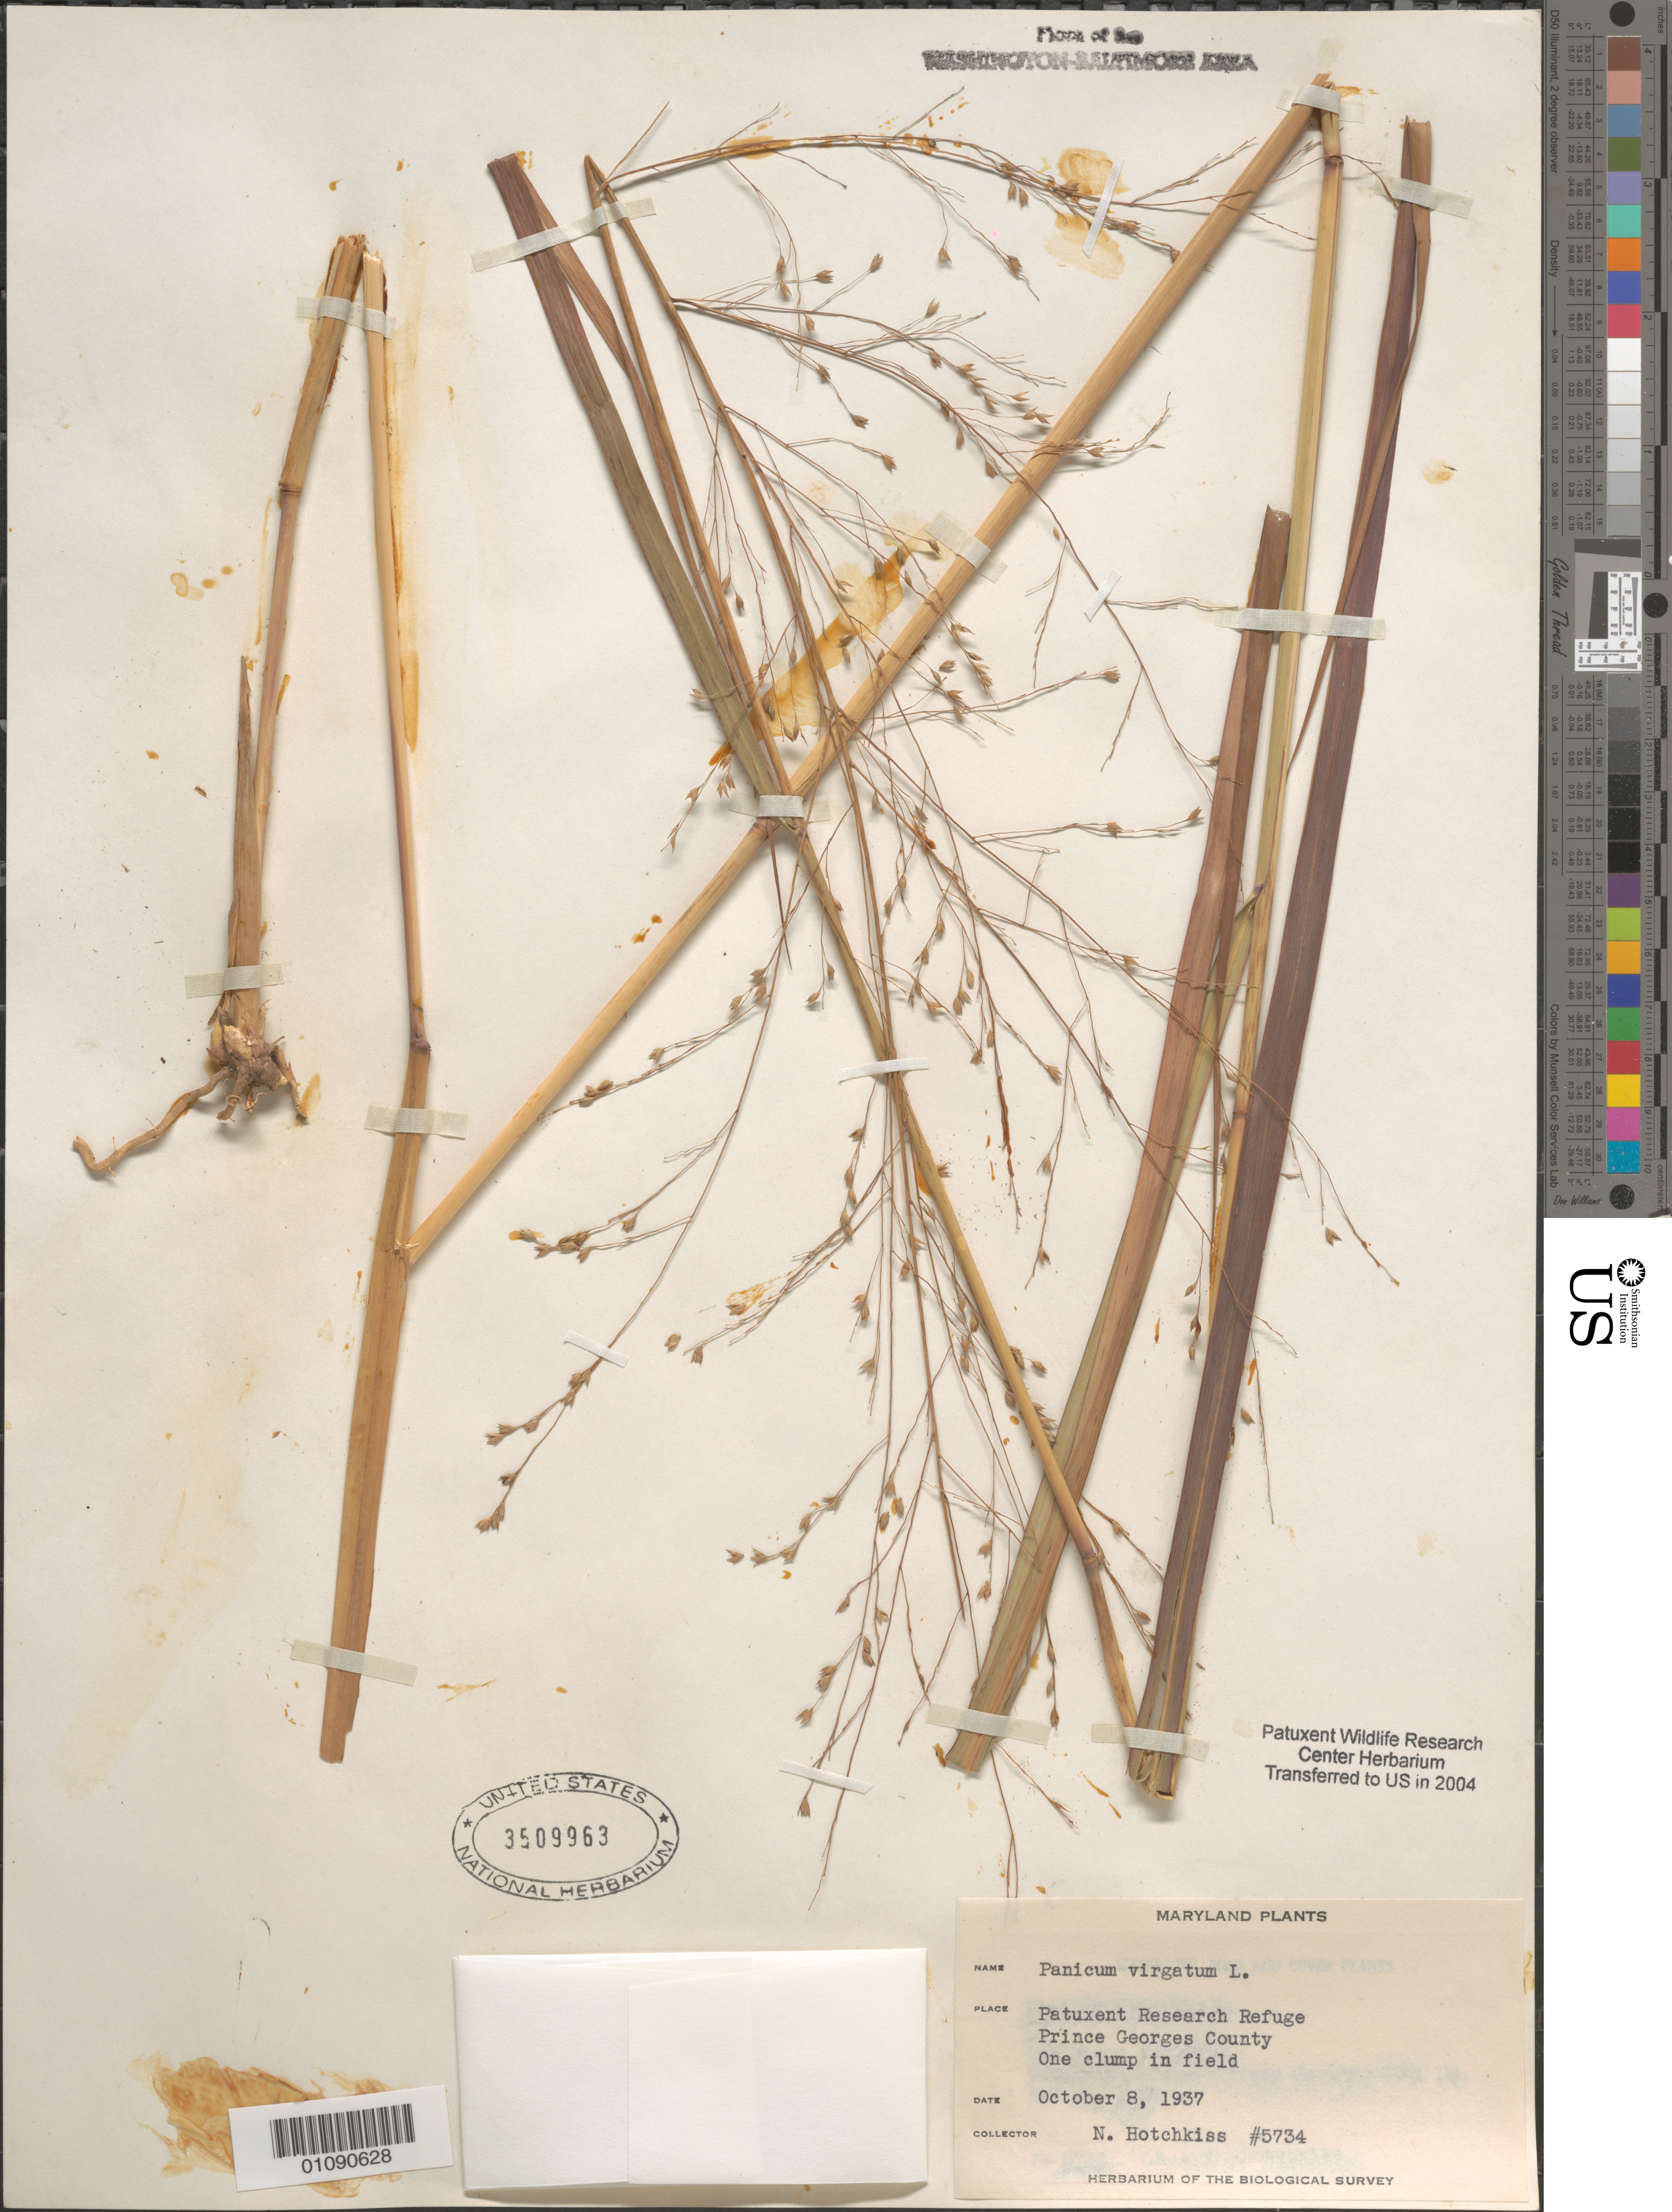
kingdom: Plantae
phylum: Tracheophyta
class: Liliopsida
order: Poales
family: Poaceae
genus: Panicum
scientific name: Panicum virgatum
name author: L.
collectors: N. Hotchkiss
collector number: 5734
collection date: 1937-10-08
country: United States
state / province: Maryland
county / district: Prince George's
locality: Patuxent Wildlife Refuge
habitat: One clump in field.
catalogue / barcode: US 3509963